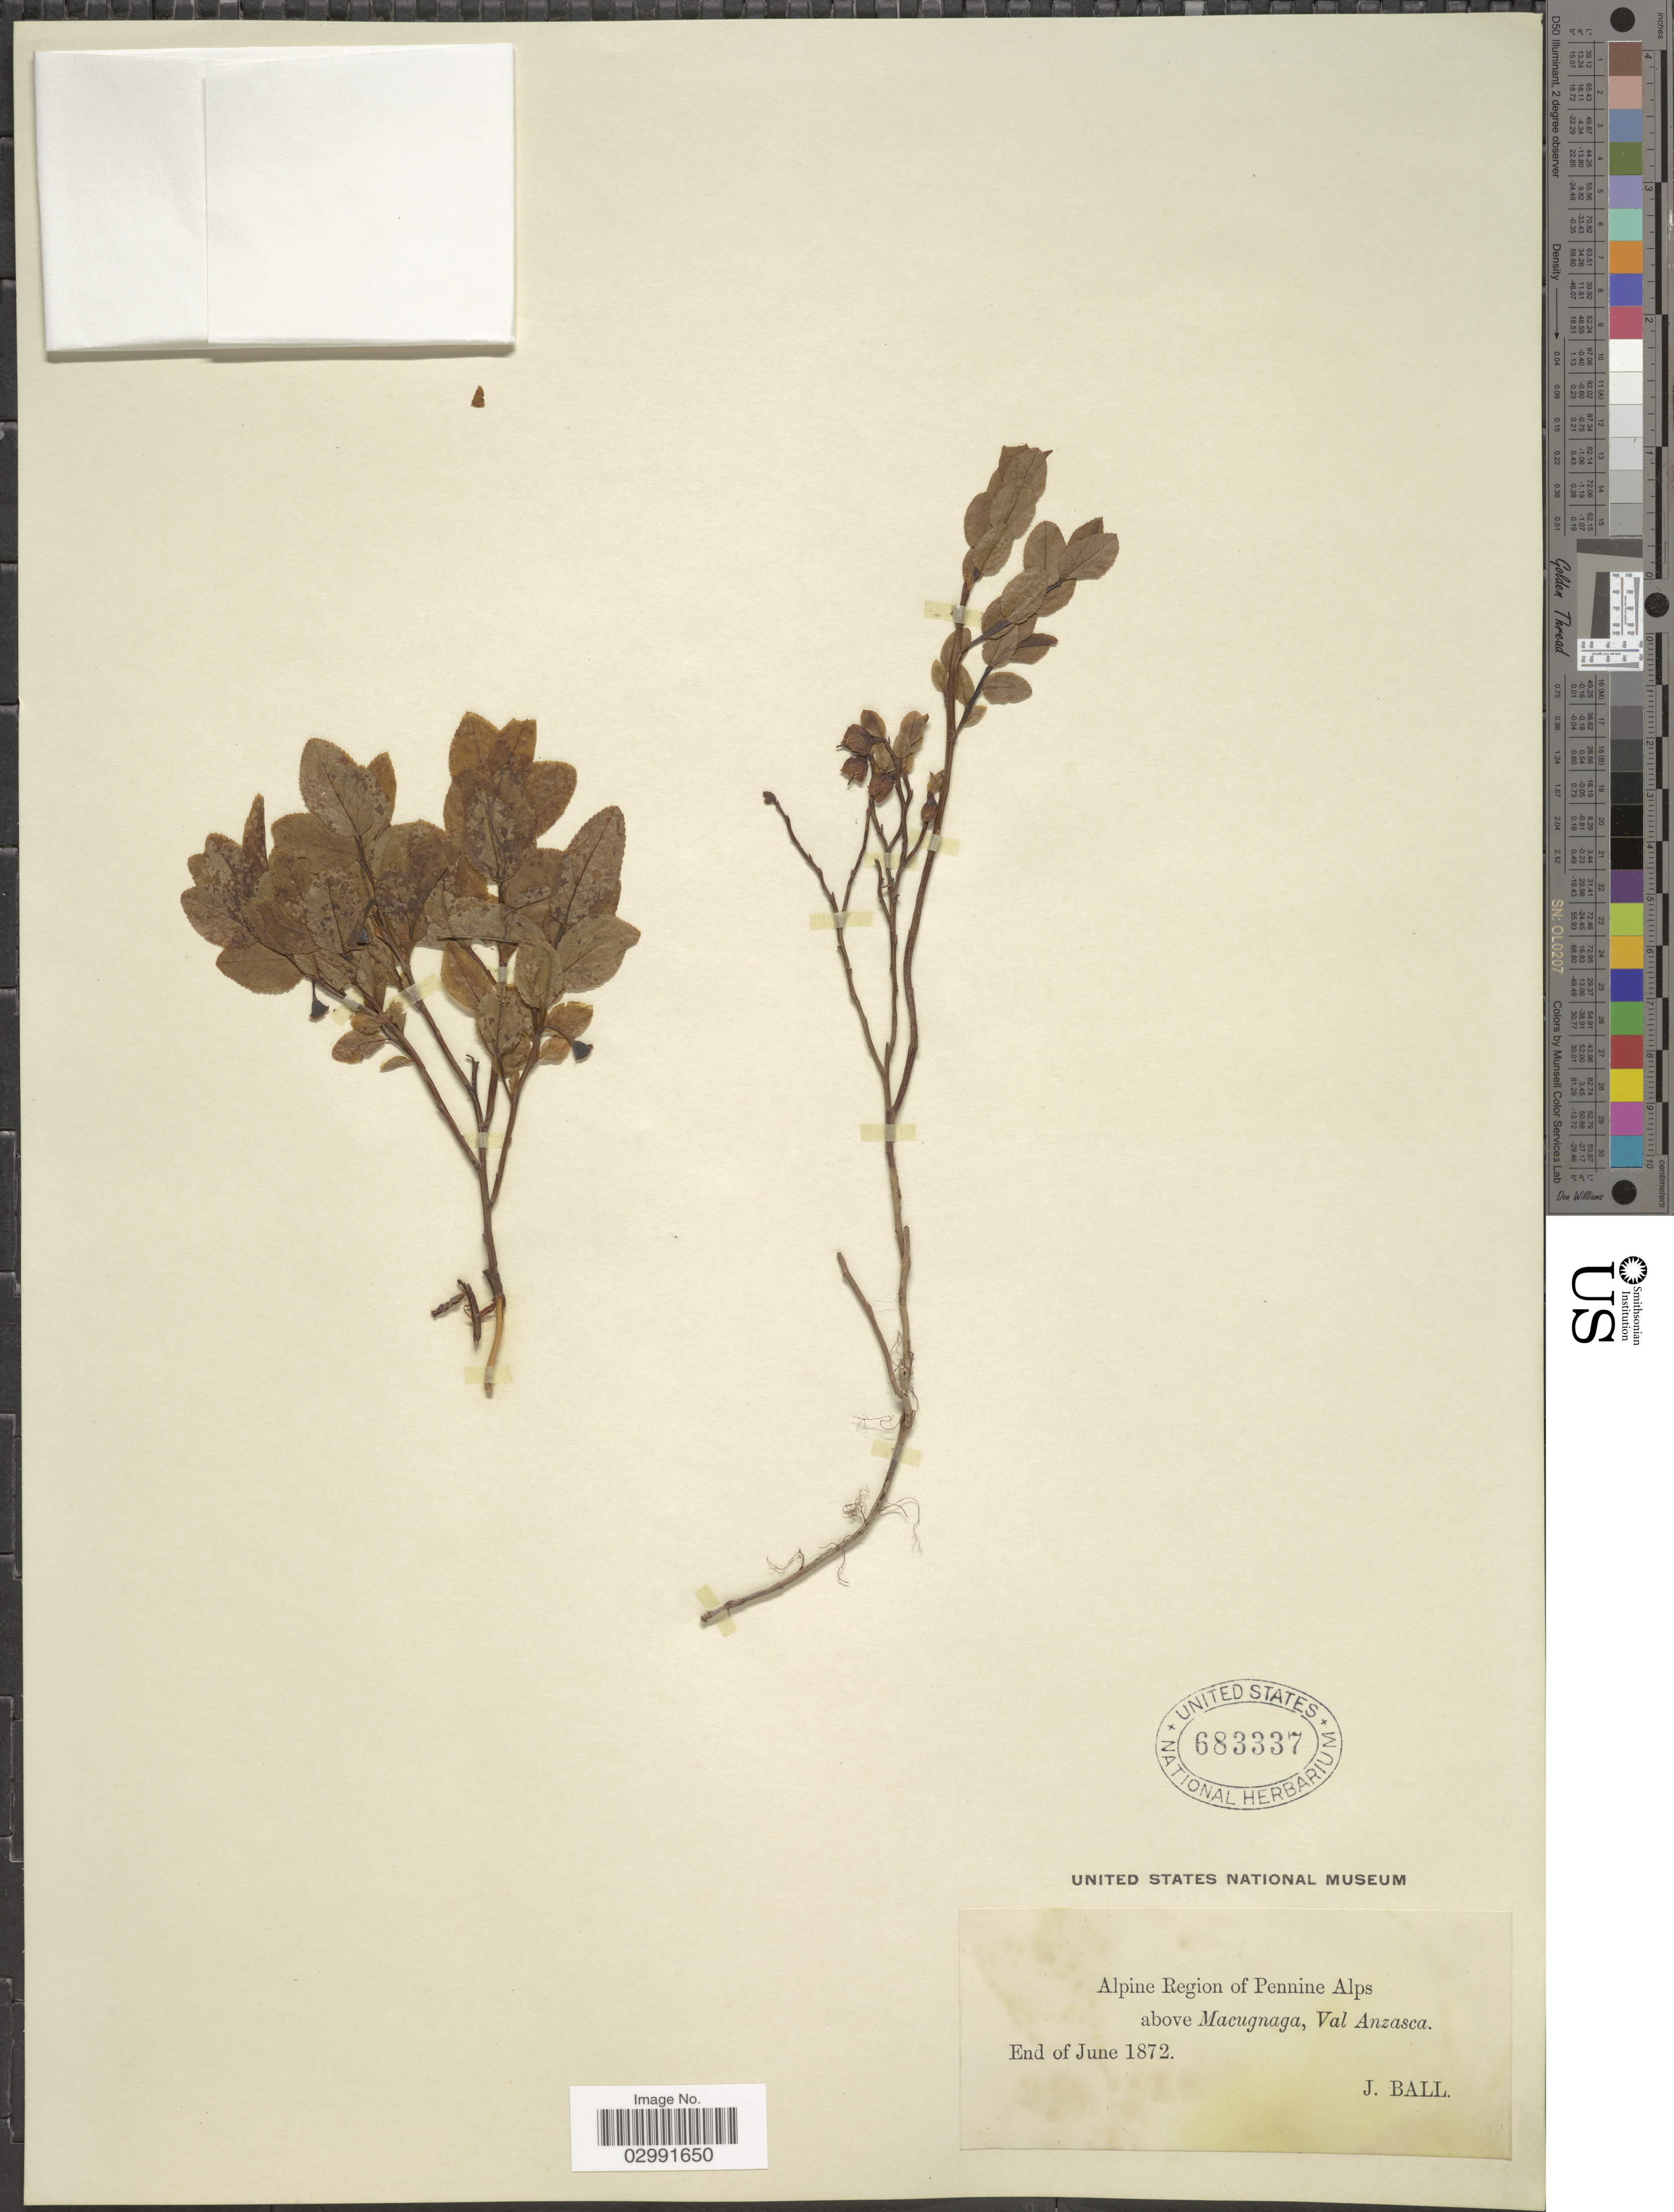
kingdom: Plantae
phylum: Tracheophyta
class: Magnoliopsida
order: Ericales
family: Ericaceae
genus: Vaccinium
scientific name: Vaccinium myrtillus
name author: L.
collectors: J. Ball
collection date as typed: End of June 1872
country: Italy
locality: Alpine Region of Pennine Alps above Macugnaga, Val Anzasca.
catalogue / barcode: US 683337